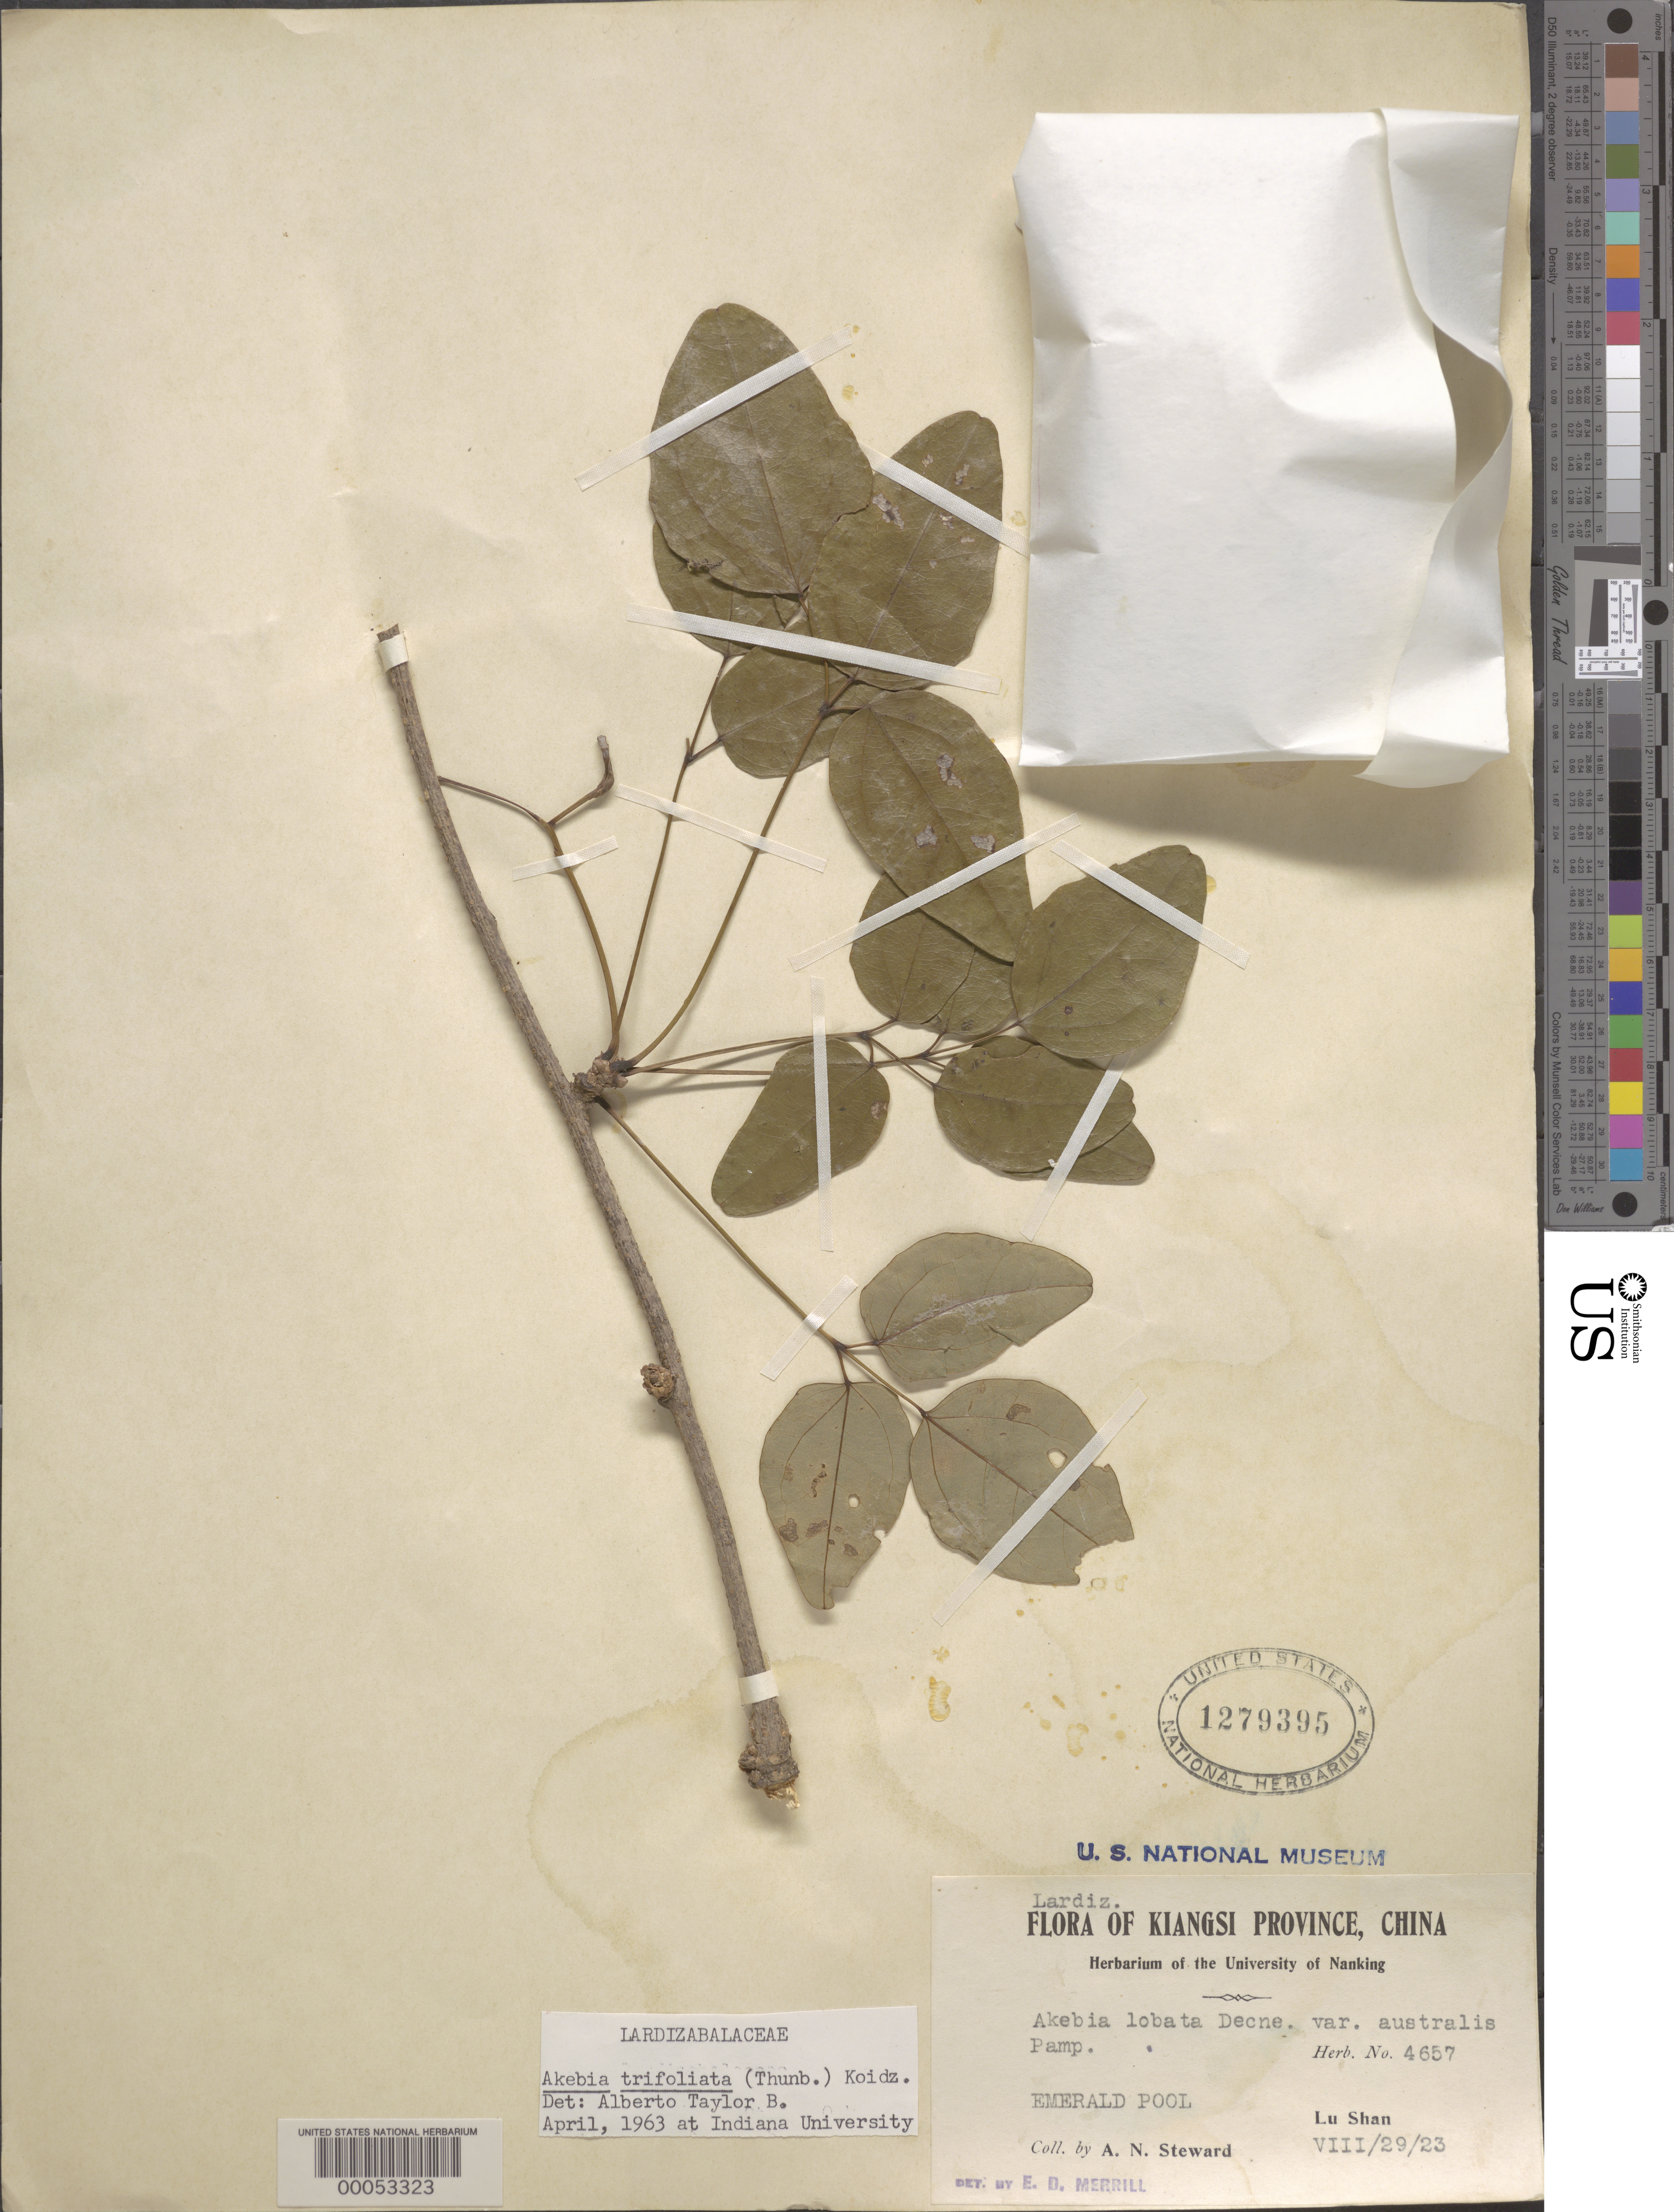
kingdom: Plantae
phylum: Tracheophyta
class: Magnoliopsida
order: Ranunculales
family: Lardizabalaceae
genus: Akebia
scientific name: Akebia trifoliata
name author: (Thunb.) Koidz.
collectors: A. N. Steward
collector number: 4657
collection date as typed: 29 Aug 1923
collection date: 1923-08-29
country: China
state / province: Jiangxi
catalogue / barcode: US 1279395